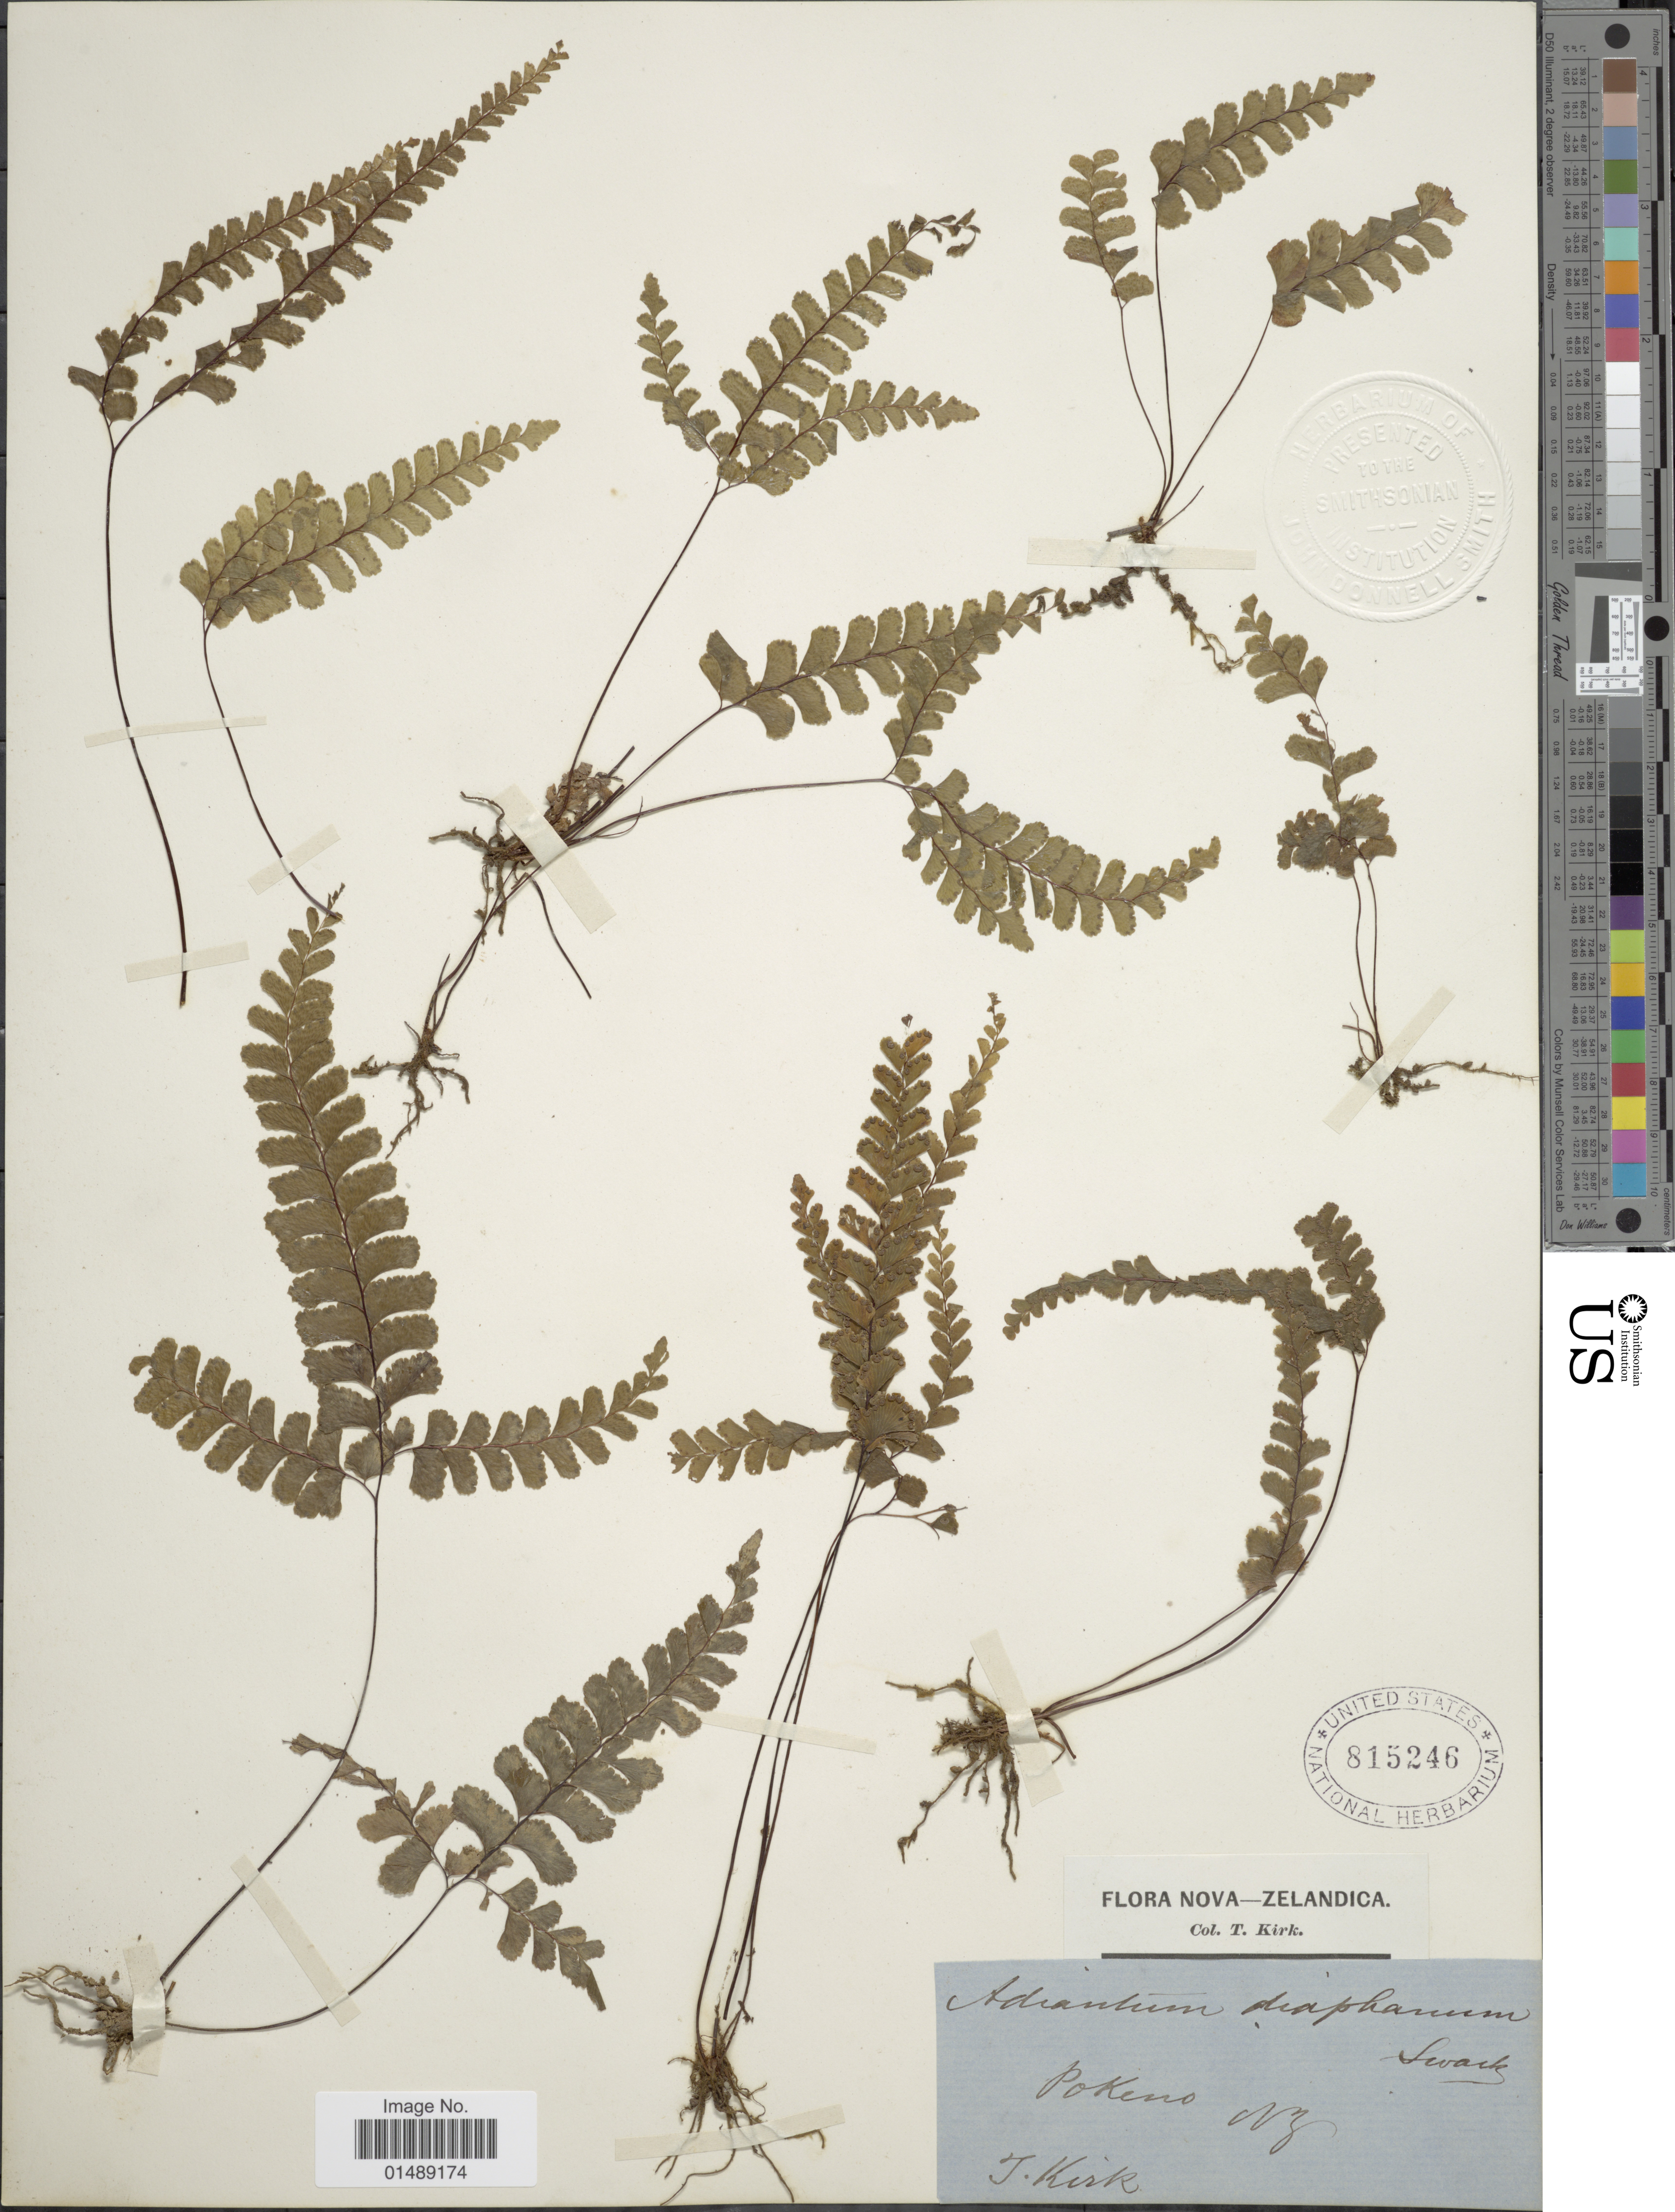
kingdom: Plantae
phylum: Tracheophyta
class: Polypodiopsida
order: Polypodiales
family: Pteridaceae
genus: Adiantum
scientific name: Adiantum diaphanum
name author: Blume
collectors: T. Kirk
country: New Zealand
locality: Nova-Zelandica, Pokeno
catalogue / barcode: US 815246